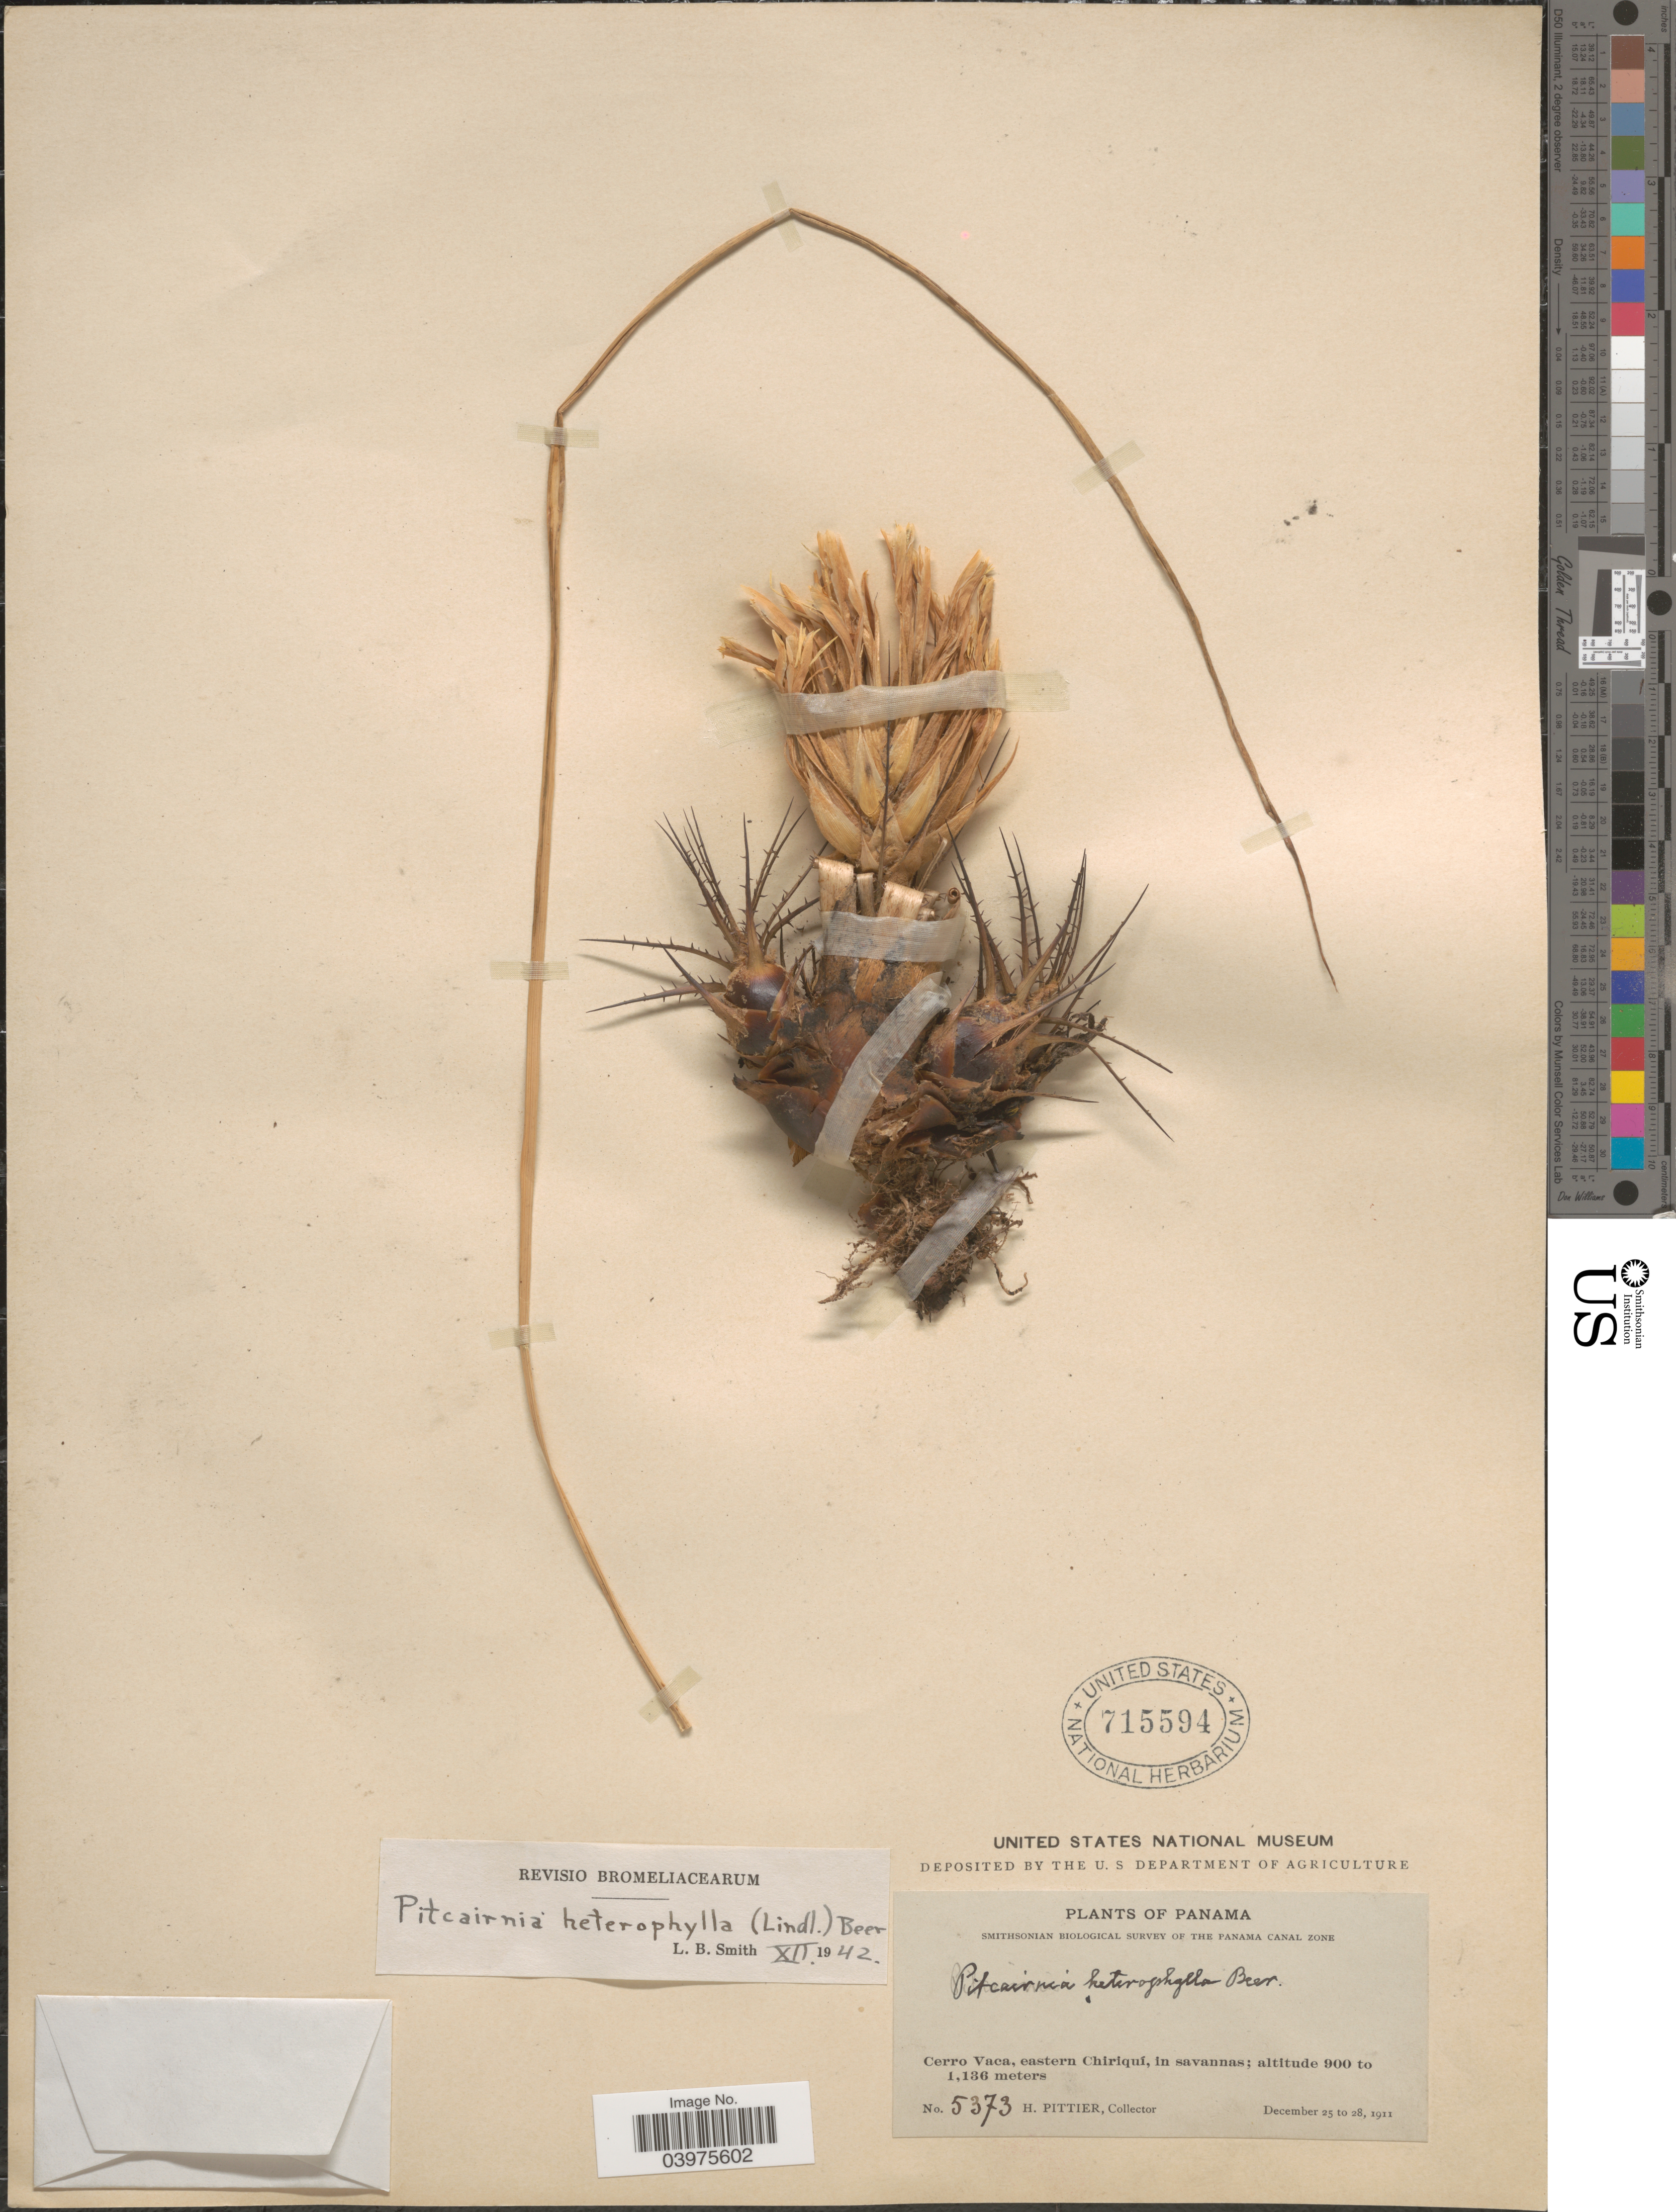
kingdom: Plantae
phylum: Tracheophyta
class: Liliopsida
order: Poales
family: Bromeliaceae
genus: Pitcairnia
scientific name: Pitcairnia heterophylla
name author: (Lindl.) Beer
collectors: H. F. Pittier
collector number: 5373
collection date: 1911-12-25/1911-12-28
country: Panama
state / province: Chiriqui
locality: Cerro Vaca, eastern Chiriqui.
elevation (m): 900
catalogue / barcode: US 715594